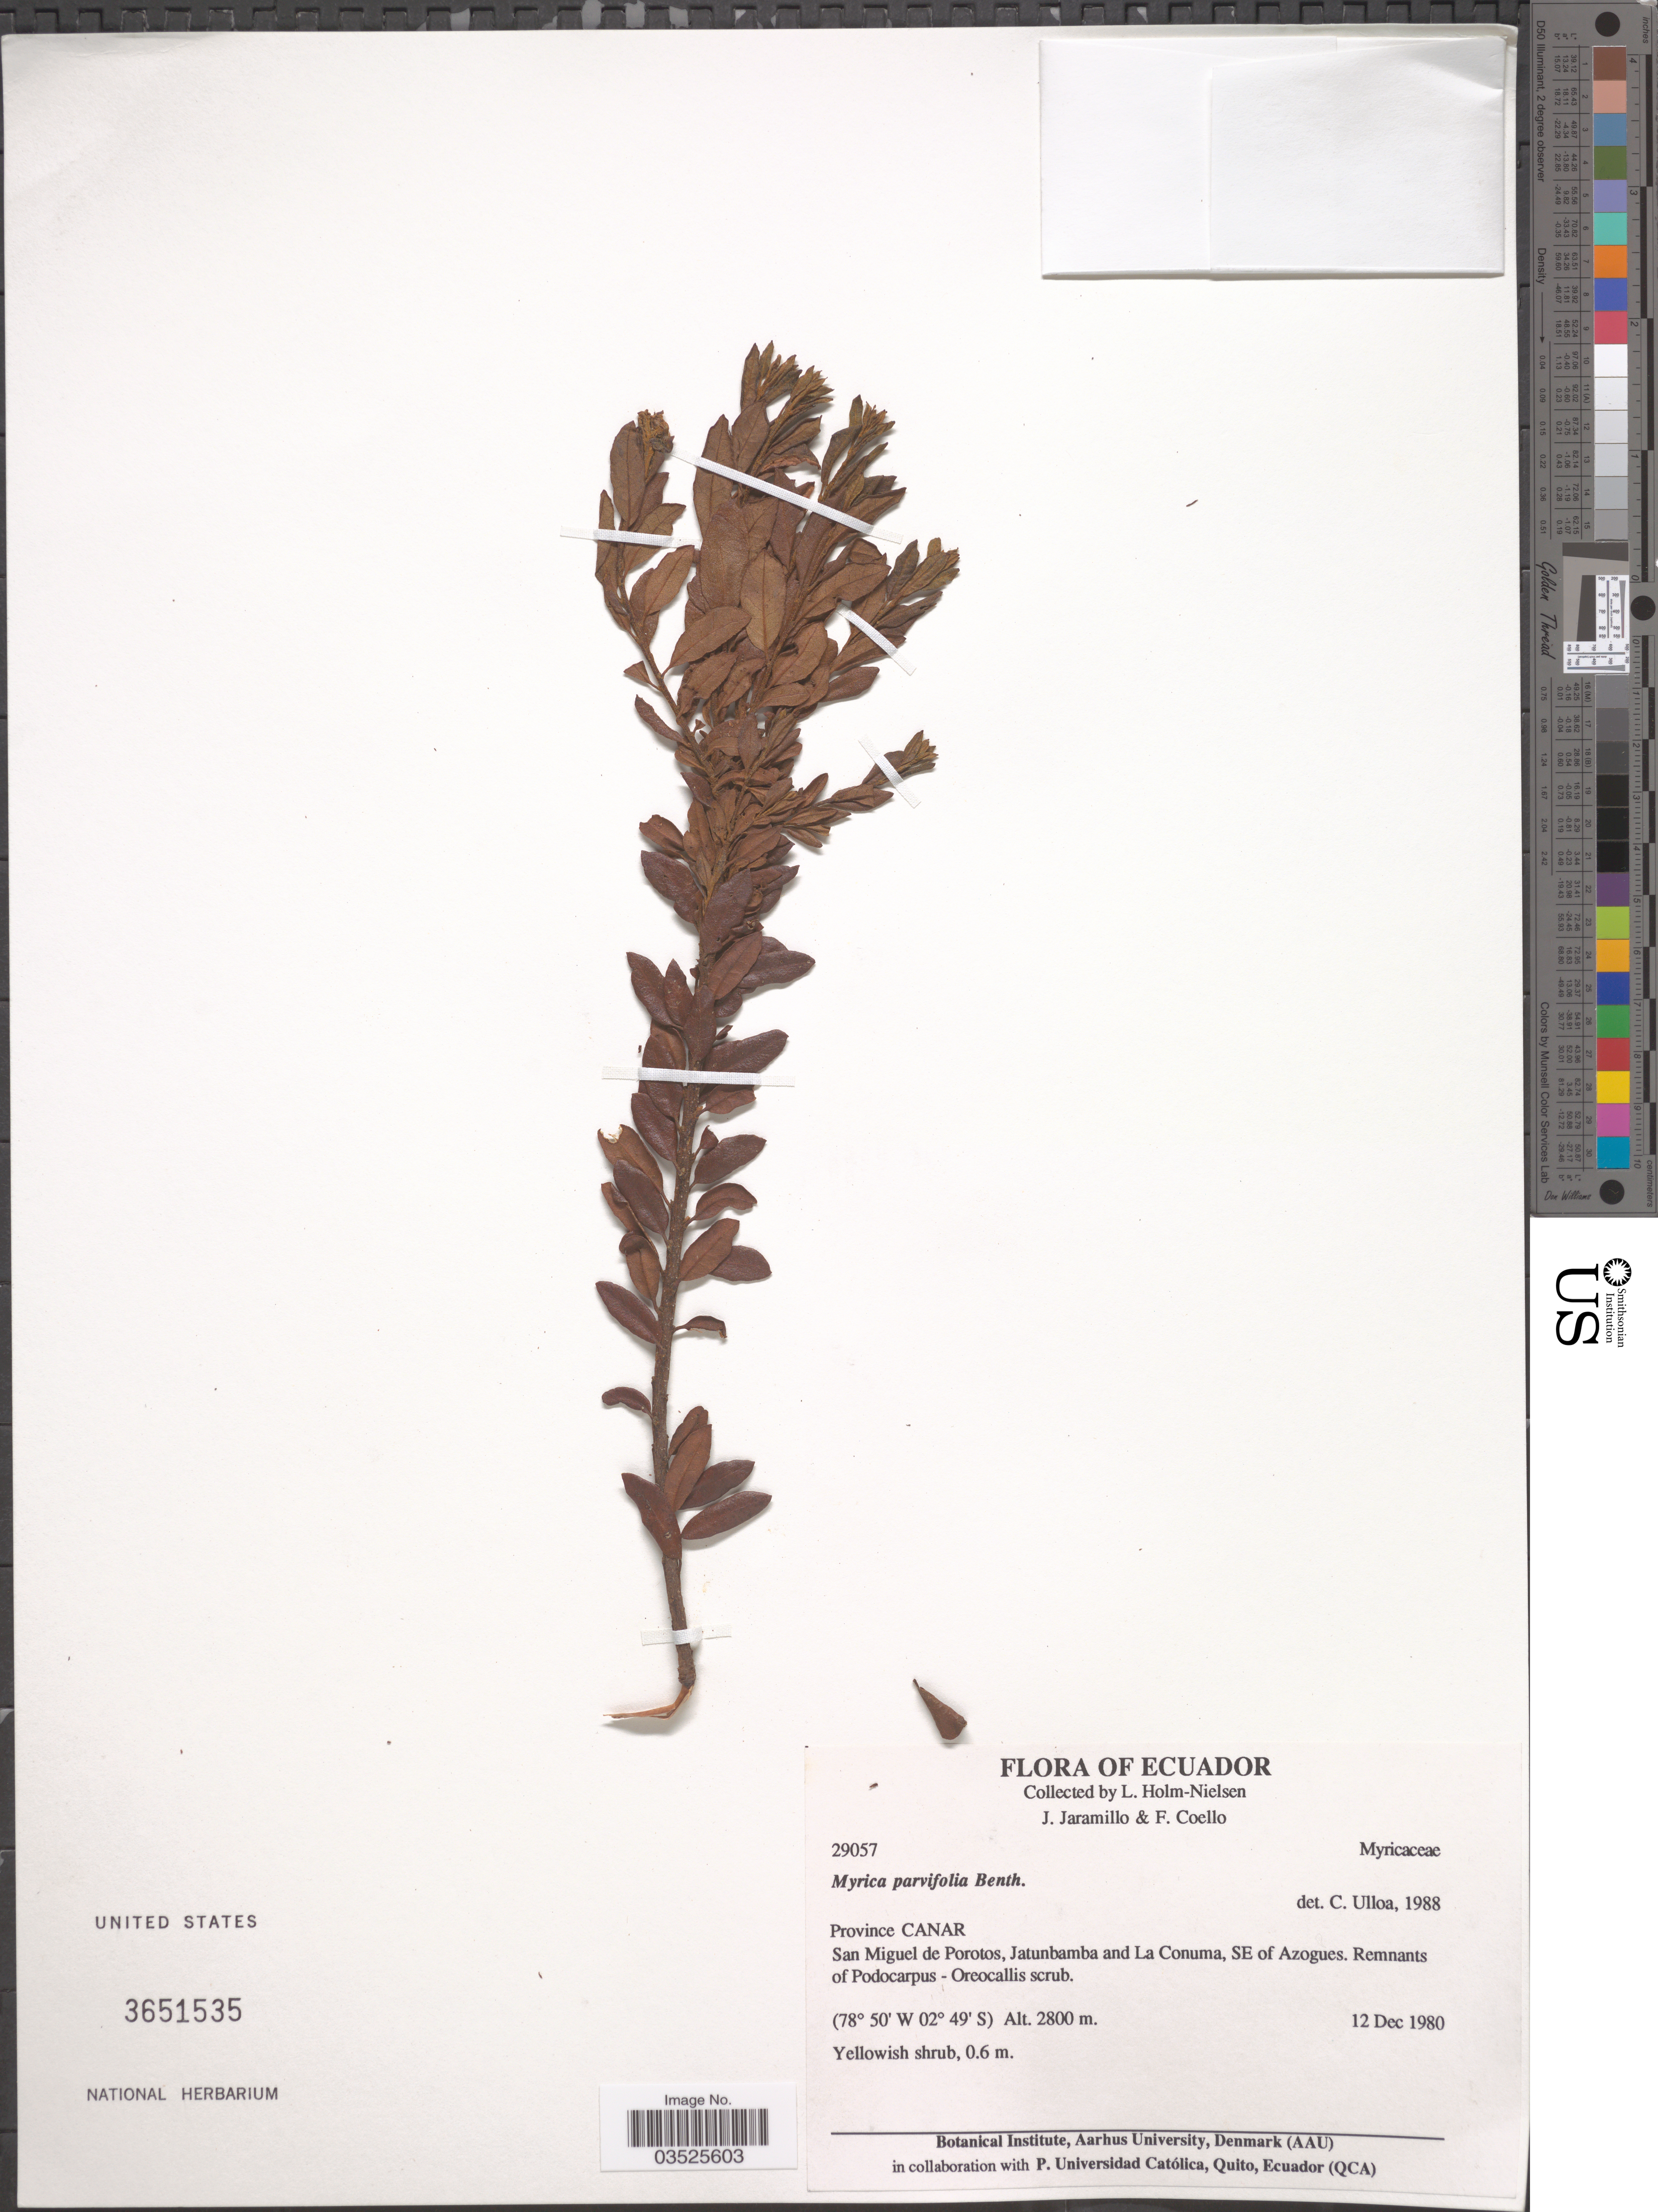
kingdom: Plantae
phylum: Tracheophyta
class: Magnoliopsida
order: Fagales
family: Myricaceae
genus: Morella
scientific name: Morella parvifolia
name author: (Benth.) Parra-Os.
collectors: L. Holm-Nielsen, J. Jaramillo & F. Coello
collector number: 29057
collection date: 1980-12-12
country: Ecuador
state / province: Cañar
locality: San Miguel de Porotos, Jatunbamba and La Conuma, SE of Azogues.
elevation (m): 2800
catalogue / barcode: US 3651535